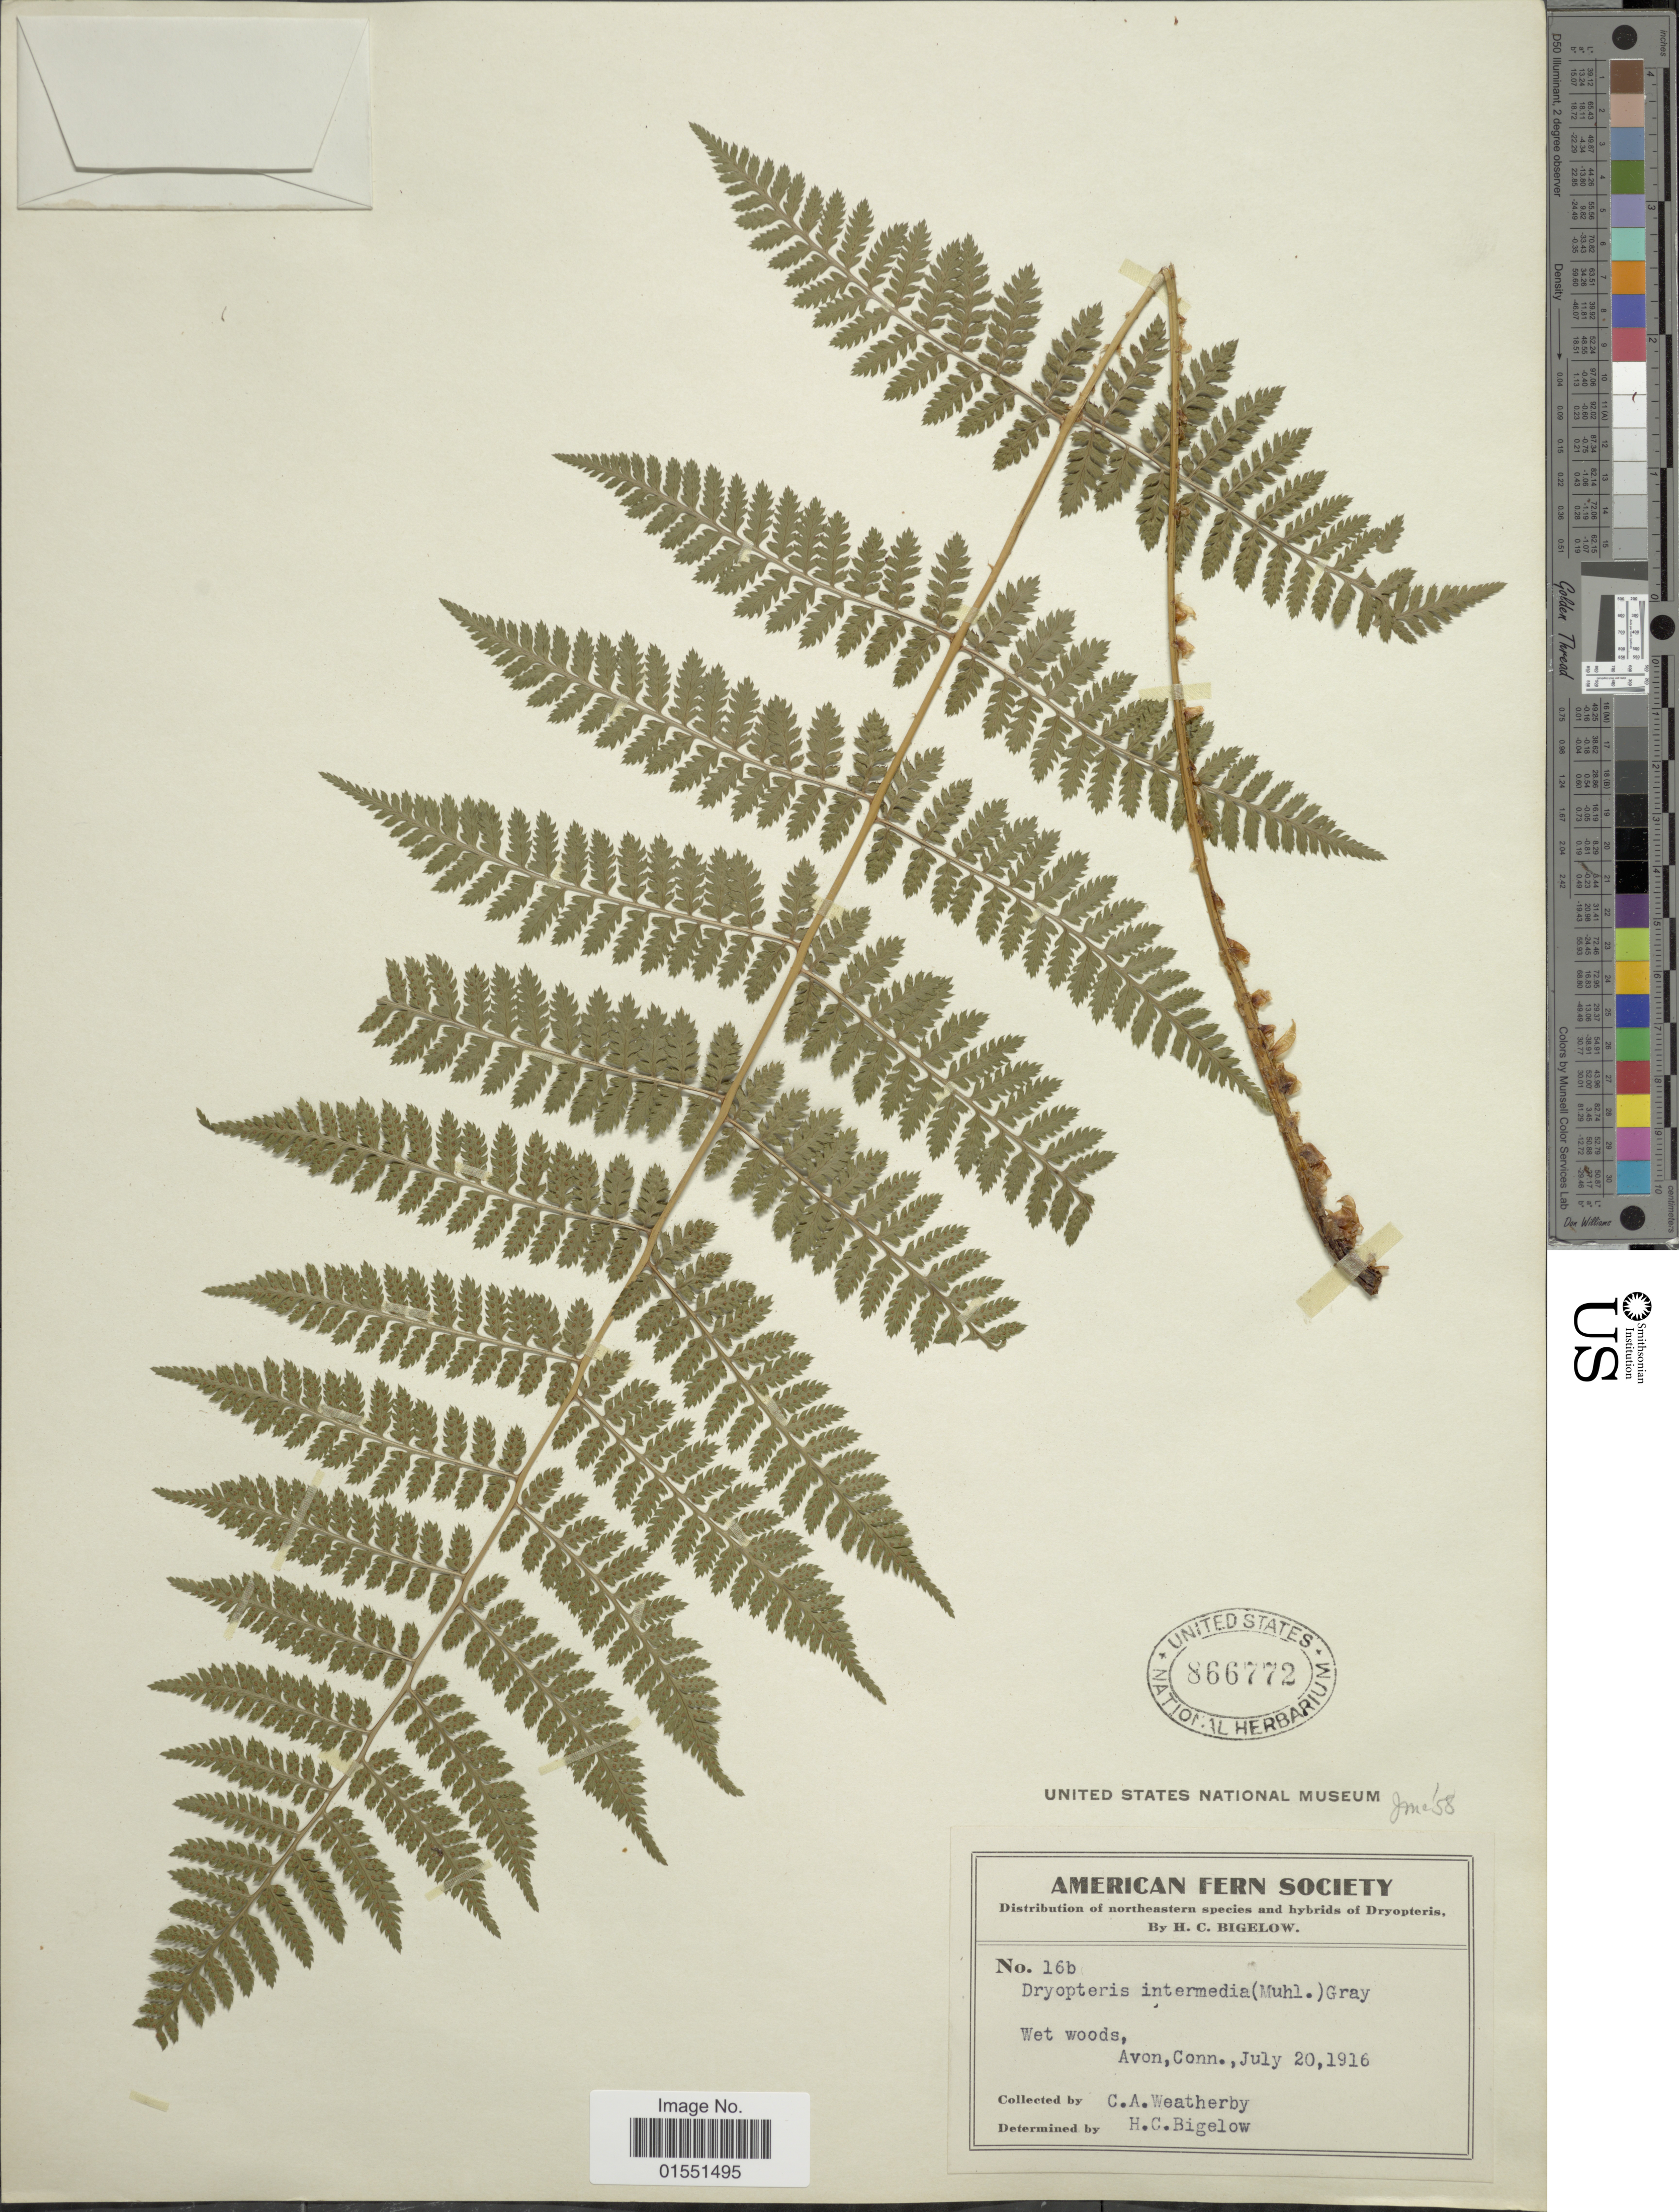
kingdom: Plantae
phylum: Tracheophyta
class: Polypodiopsida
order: Polypodiales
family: Dryopteridaceae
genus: Dryopteris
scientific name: Dryopteris intermedia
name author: (Muhl.) A. Gray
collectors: C. A. Weatherby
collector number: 16b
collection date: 1916-07-20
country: United States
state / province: Connecticut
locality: Avon, Conn.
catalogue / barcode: US 866772